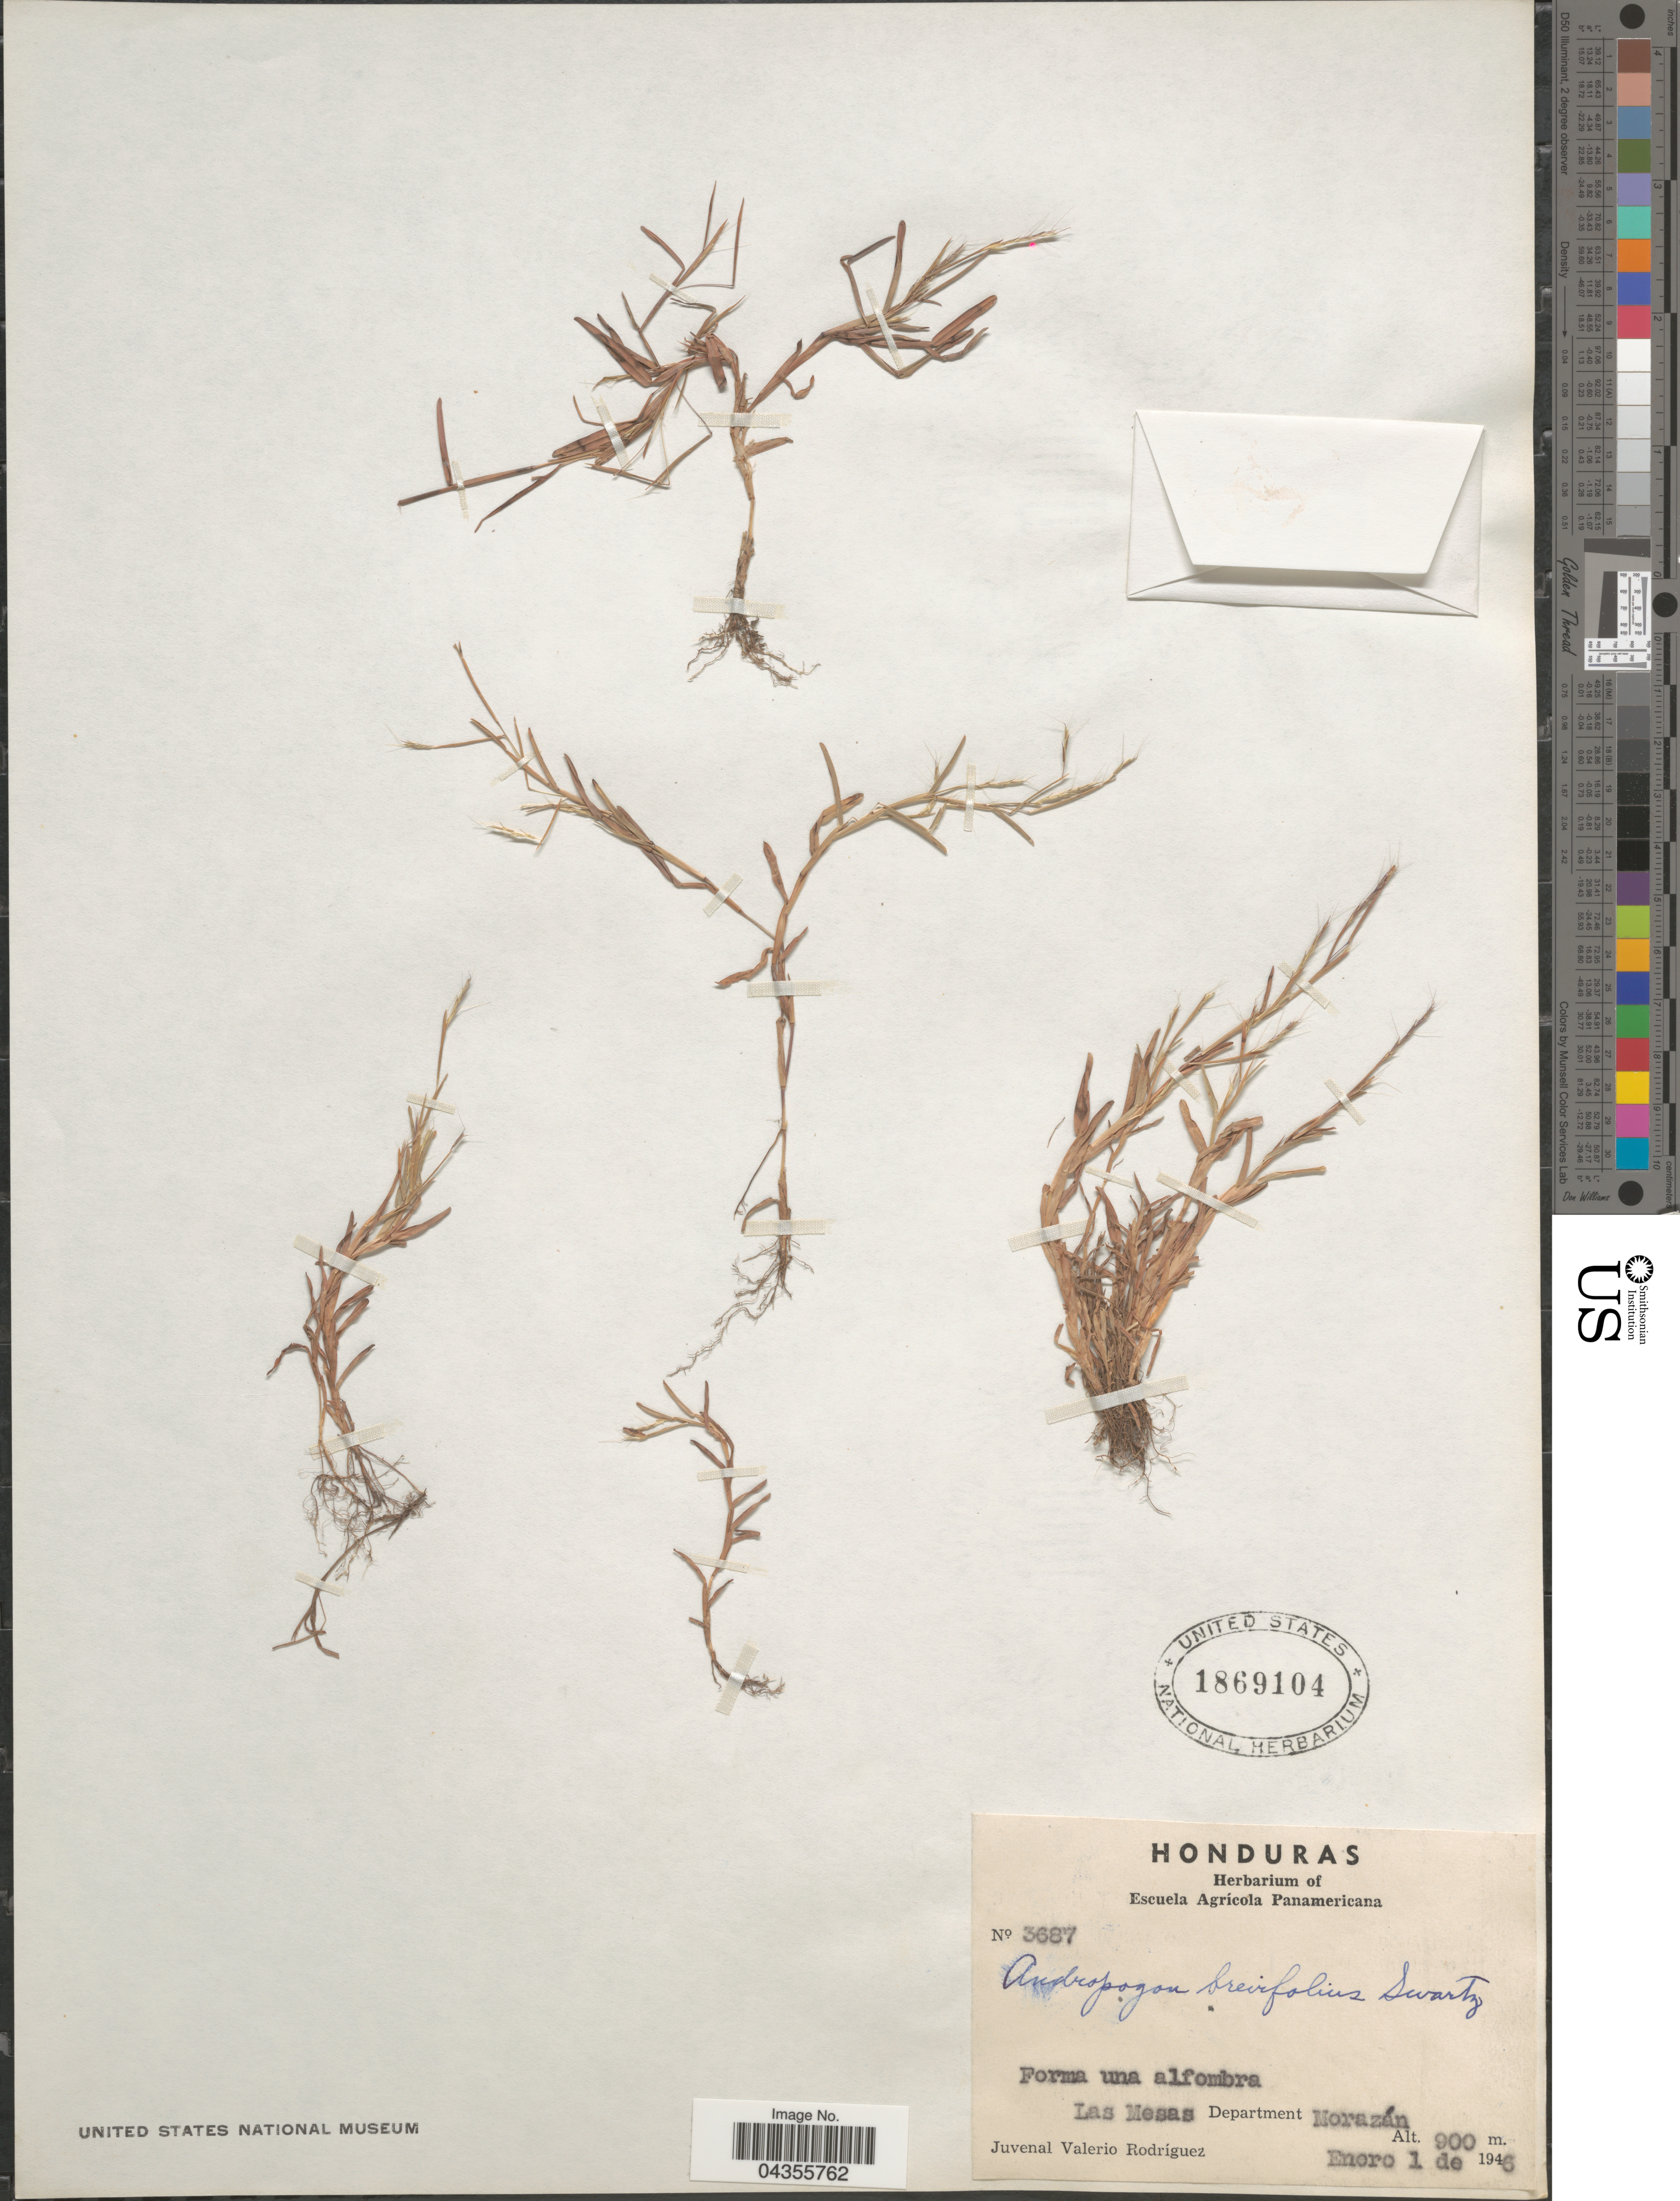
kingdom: Plantae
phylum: Tracheophyta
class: Liliopsida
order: Poales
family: Poaceae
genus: Schizachyrium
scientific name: Schizachyrium brevifolium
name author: (Sw.) Nees ex Büse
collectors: J. Rodriguez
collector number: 3687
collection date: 1946-01-01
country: Honduras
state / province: Fco. Morazán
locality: Las Mesas Department Morazán.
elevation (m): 900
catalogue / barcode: US 1869104